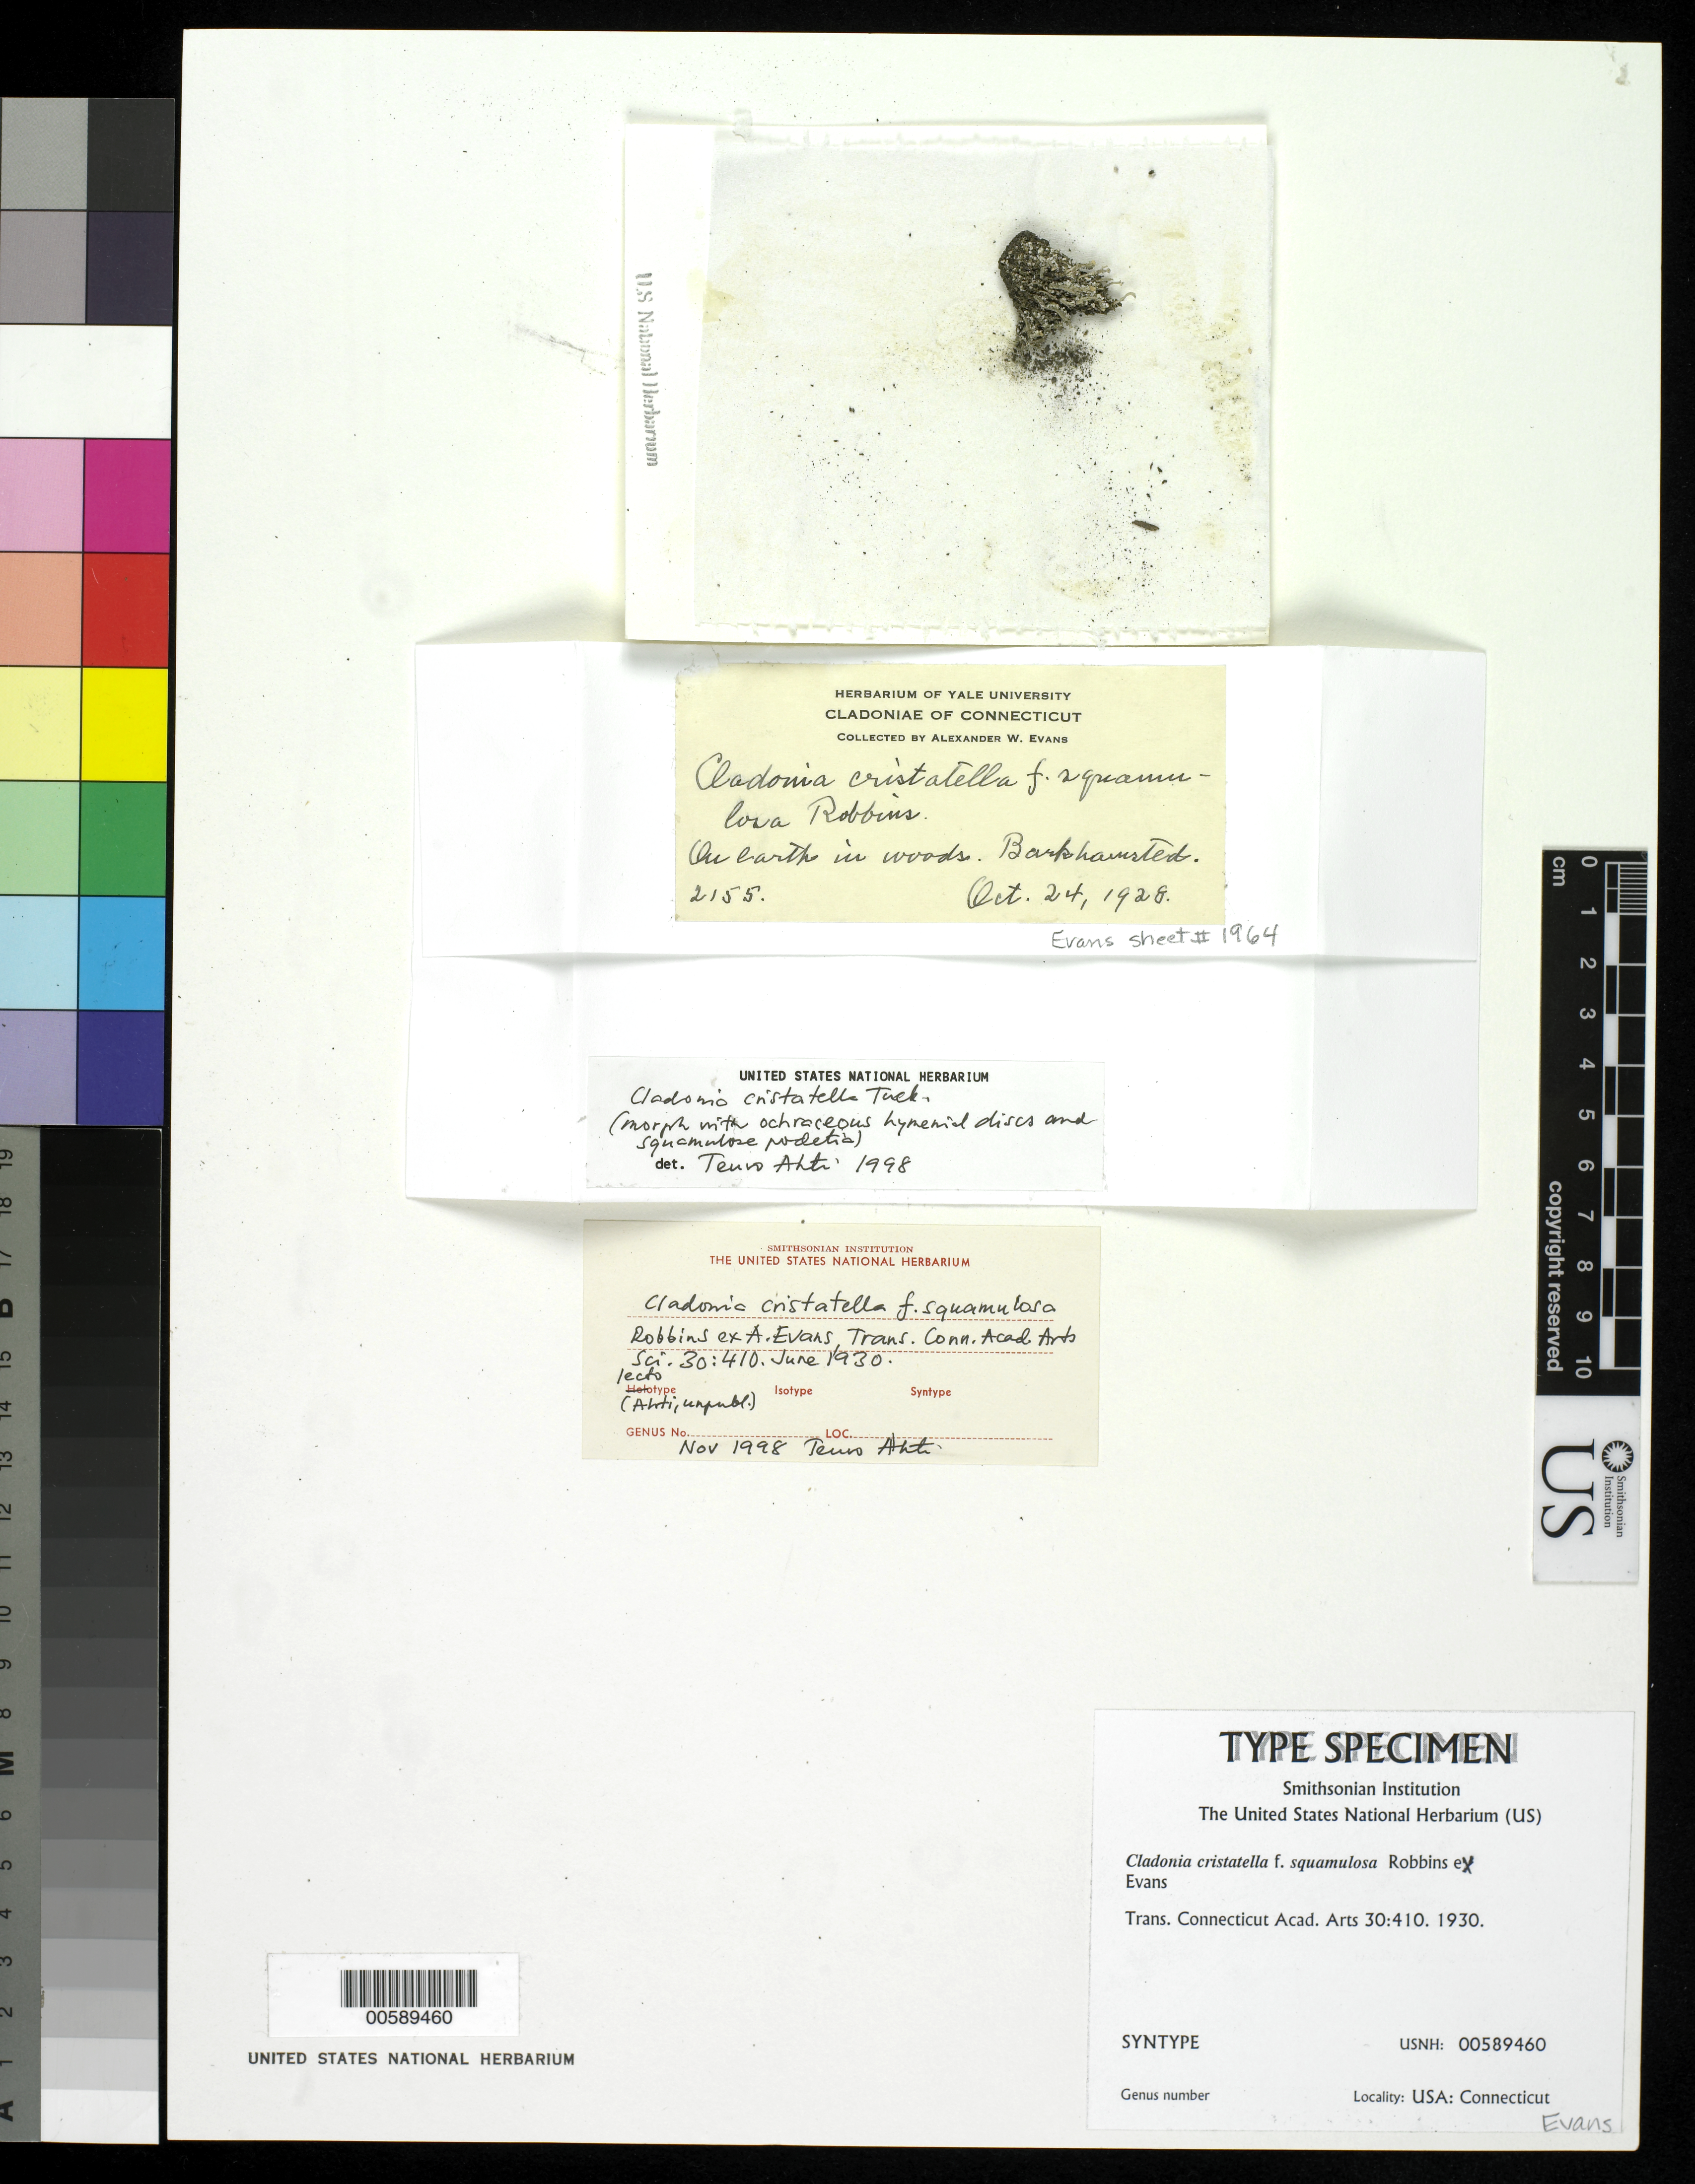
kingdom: Fungi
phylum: Ascomycota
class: Lecanoromycetes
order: Lecanorales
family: Cladoniaceae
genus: Cladonia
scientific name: Cladonia cristatella f. squamulosa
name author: Robbins ex A. Evans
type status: Syntype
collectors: A. W. Evans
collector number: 2155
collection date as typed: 24 Oct 1928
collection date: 1928-10-24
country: United States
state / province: Connecticut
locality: Barkhamsted.